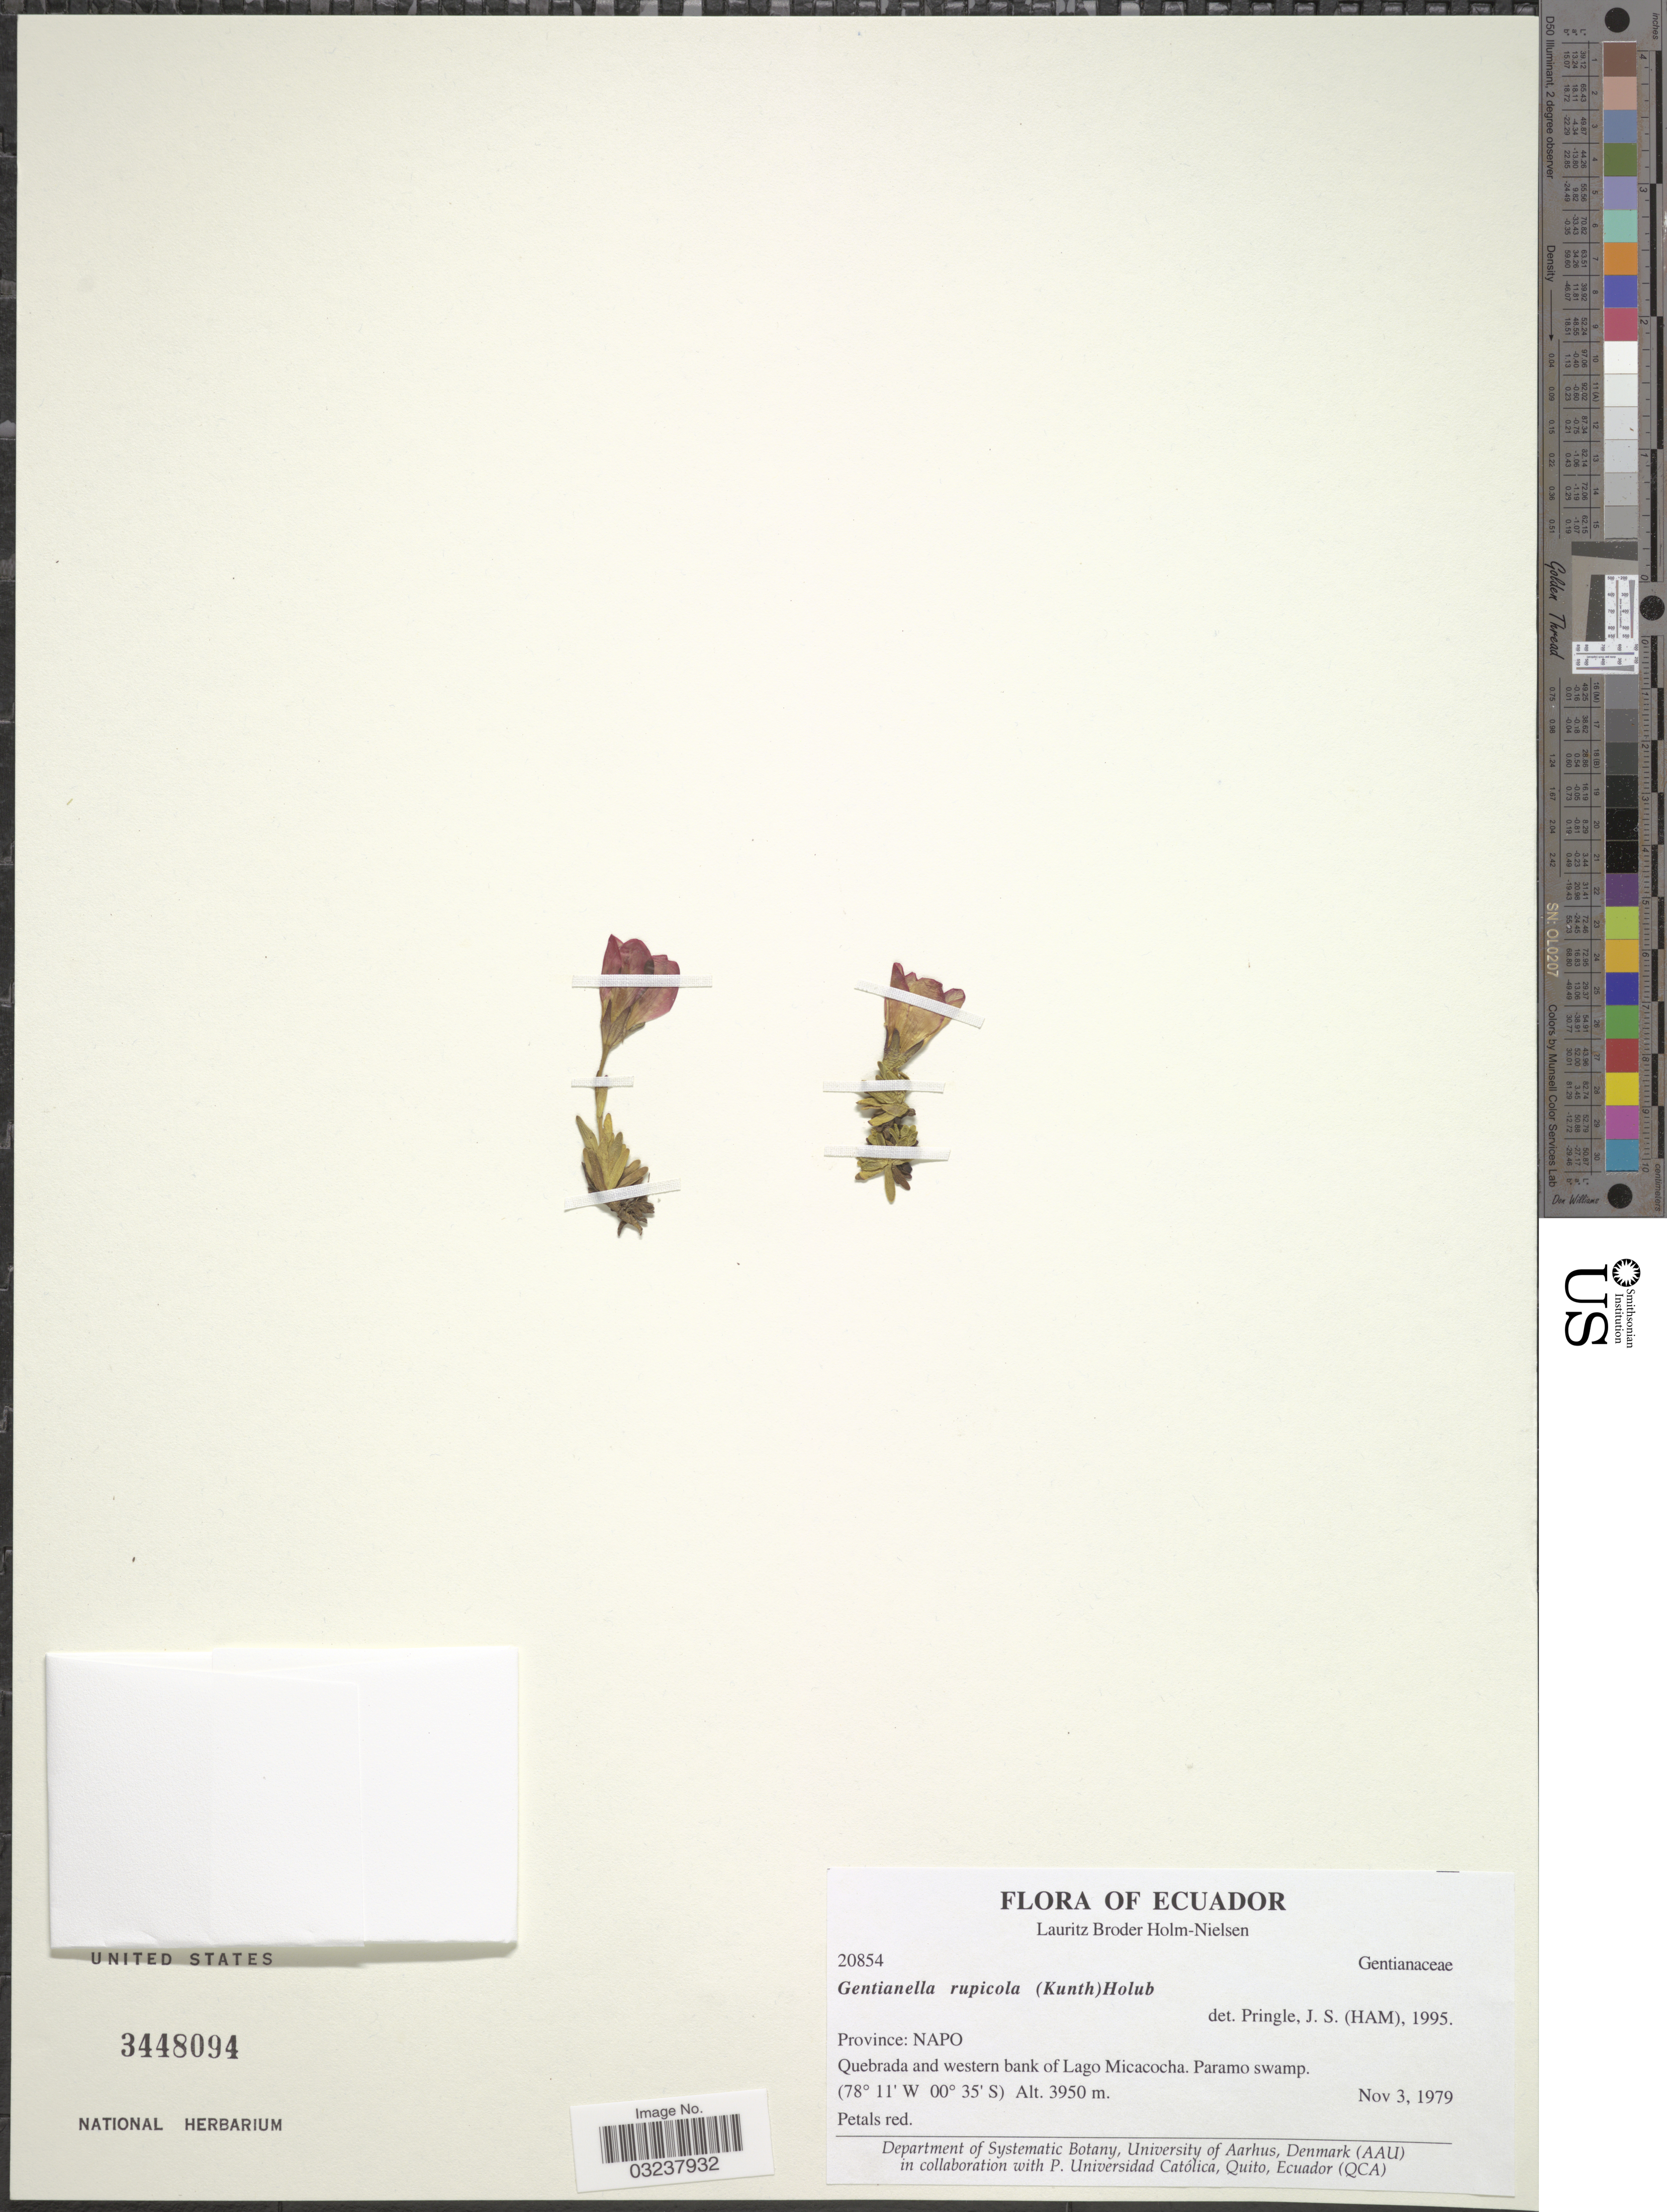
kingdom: Plantae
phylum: Tracheophyta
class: Magnoliopsida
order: Gentianales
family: Gentianaceae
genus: Gentianella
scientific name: Gentianella rupicola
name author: (Kunth) Holub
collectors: L. B. Holm-Nielsen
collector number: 20854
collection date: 1979-11-03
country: Ecuador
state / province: Napo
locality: Quebrada and western bank of Lago Micacocha.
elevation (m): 3950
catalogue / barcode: US 3448094